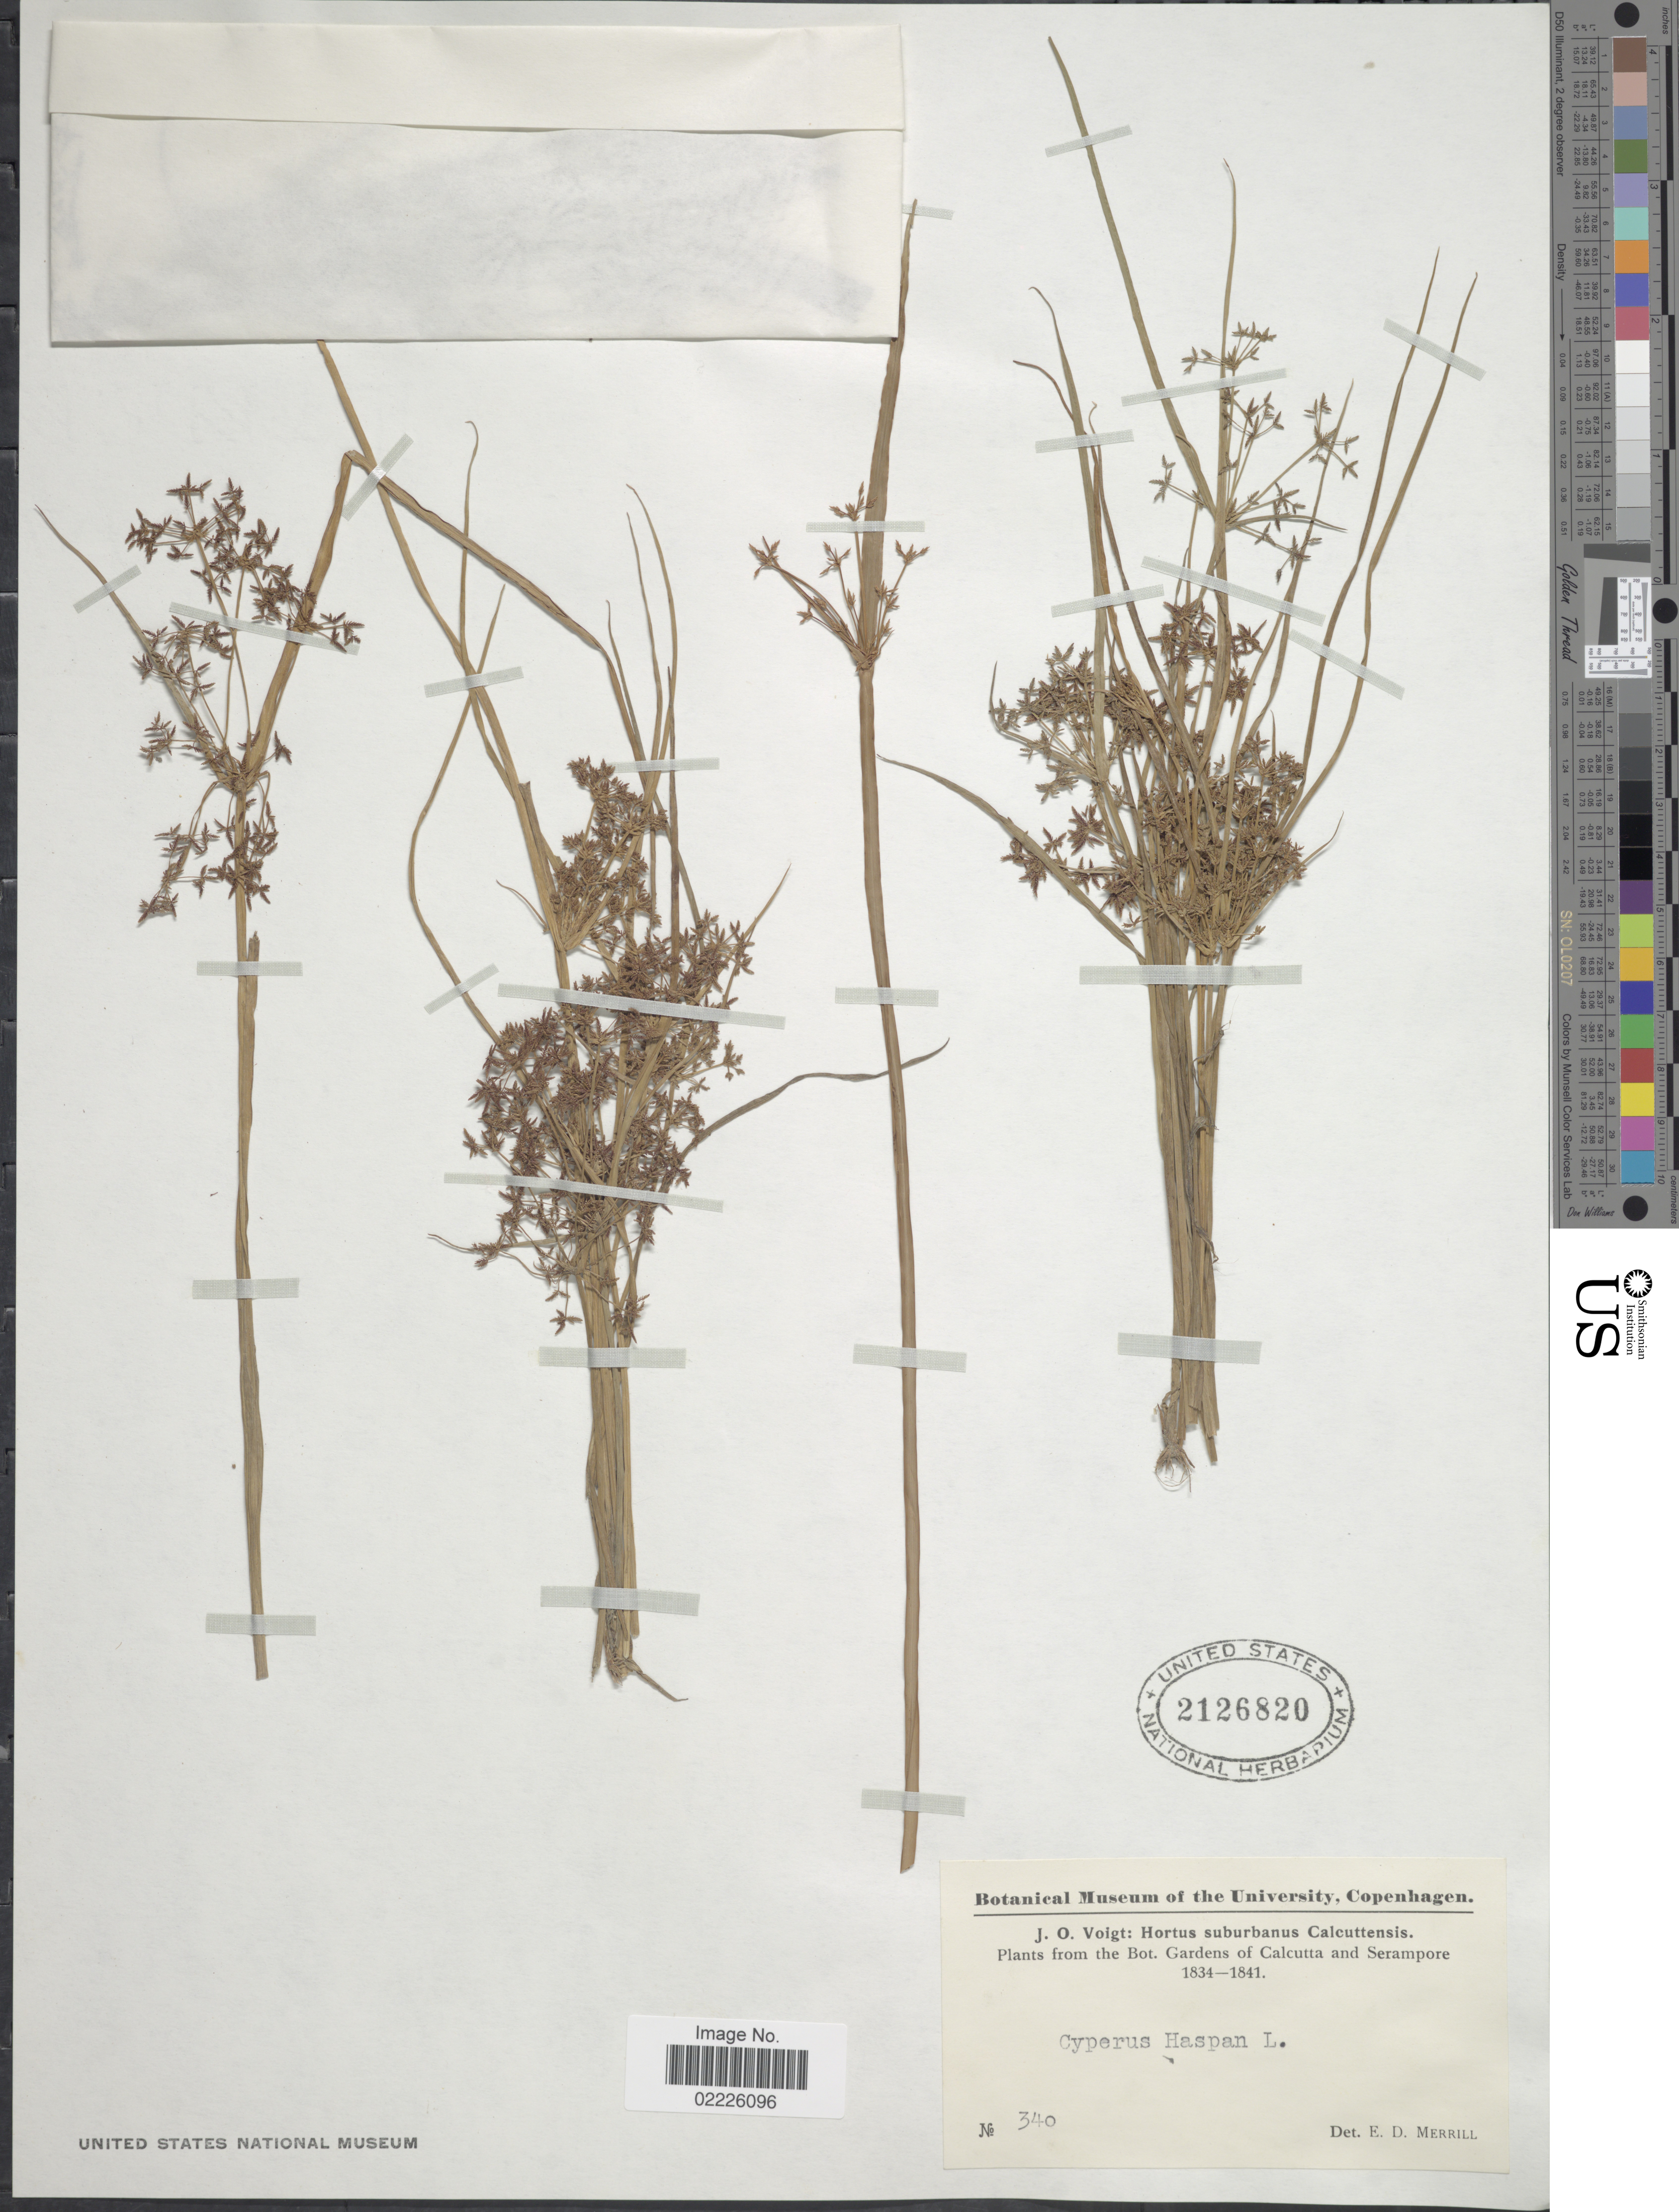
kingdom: Plantae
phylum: Tracheophyta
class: Liliopsida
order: Poales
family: Cyperaceae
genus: Cyperus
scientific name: Cyperus tenuispica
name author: Steud.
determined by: Strong, Mark T., (BOT), Smithsonian Institution - National Museum of Natural History (UNITED STATES)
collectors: J. O. Voigt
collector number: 340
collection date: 1834/1841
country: India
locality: From the Bot. Gardens of Calcutta and Serampore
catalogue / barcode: US 2126820